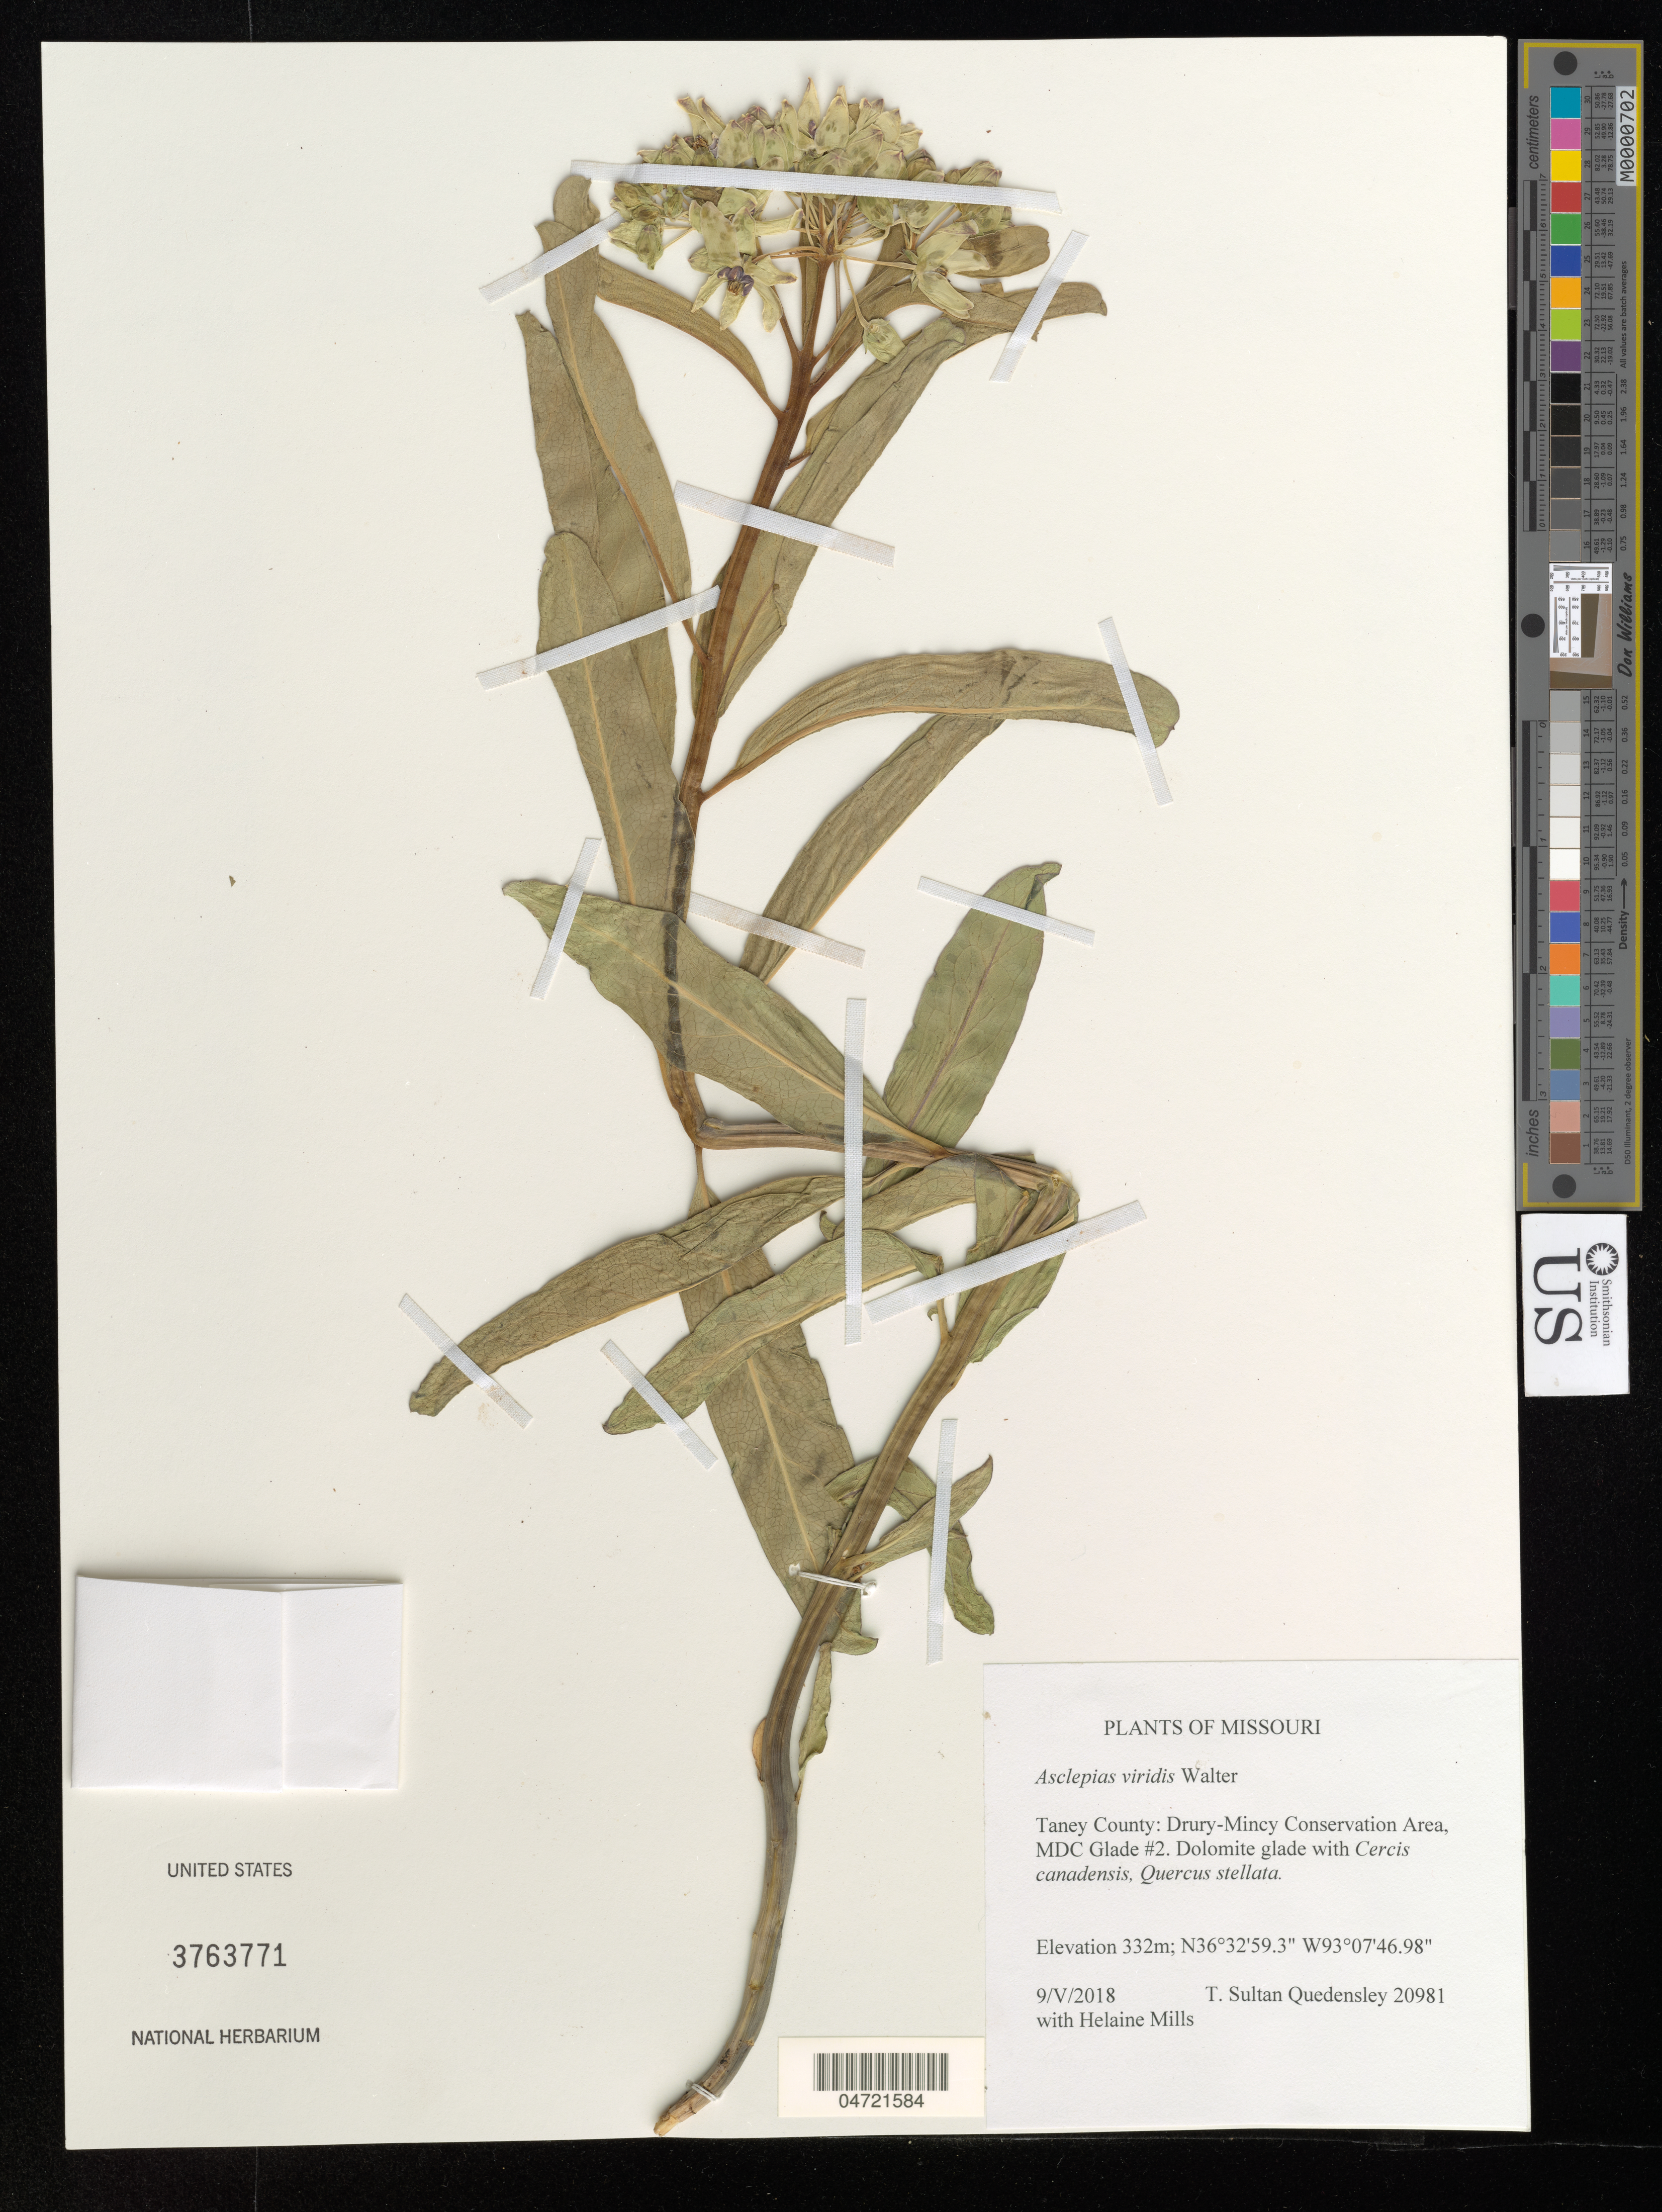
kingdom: Plantae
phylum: Tracheophyta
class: Magnoliopsida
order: Gentianales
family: Apocynaceae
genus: Asclepias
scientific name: Asclepias viridis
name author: Walter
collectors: T. S. Quedensley & H. Mills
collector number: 20981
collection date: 2018-05-09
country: United States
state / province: Missouri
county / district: Taney County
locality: Drury-Mincy Conservation Area, MDC Glade #2.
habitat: Dolomite glade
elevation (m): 332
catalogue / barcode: US 3763771